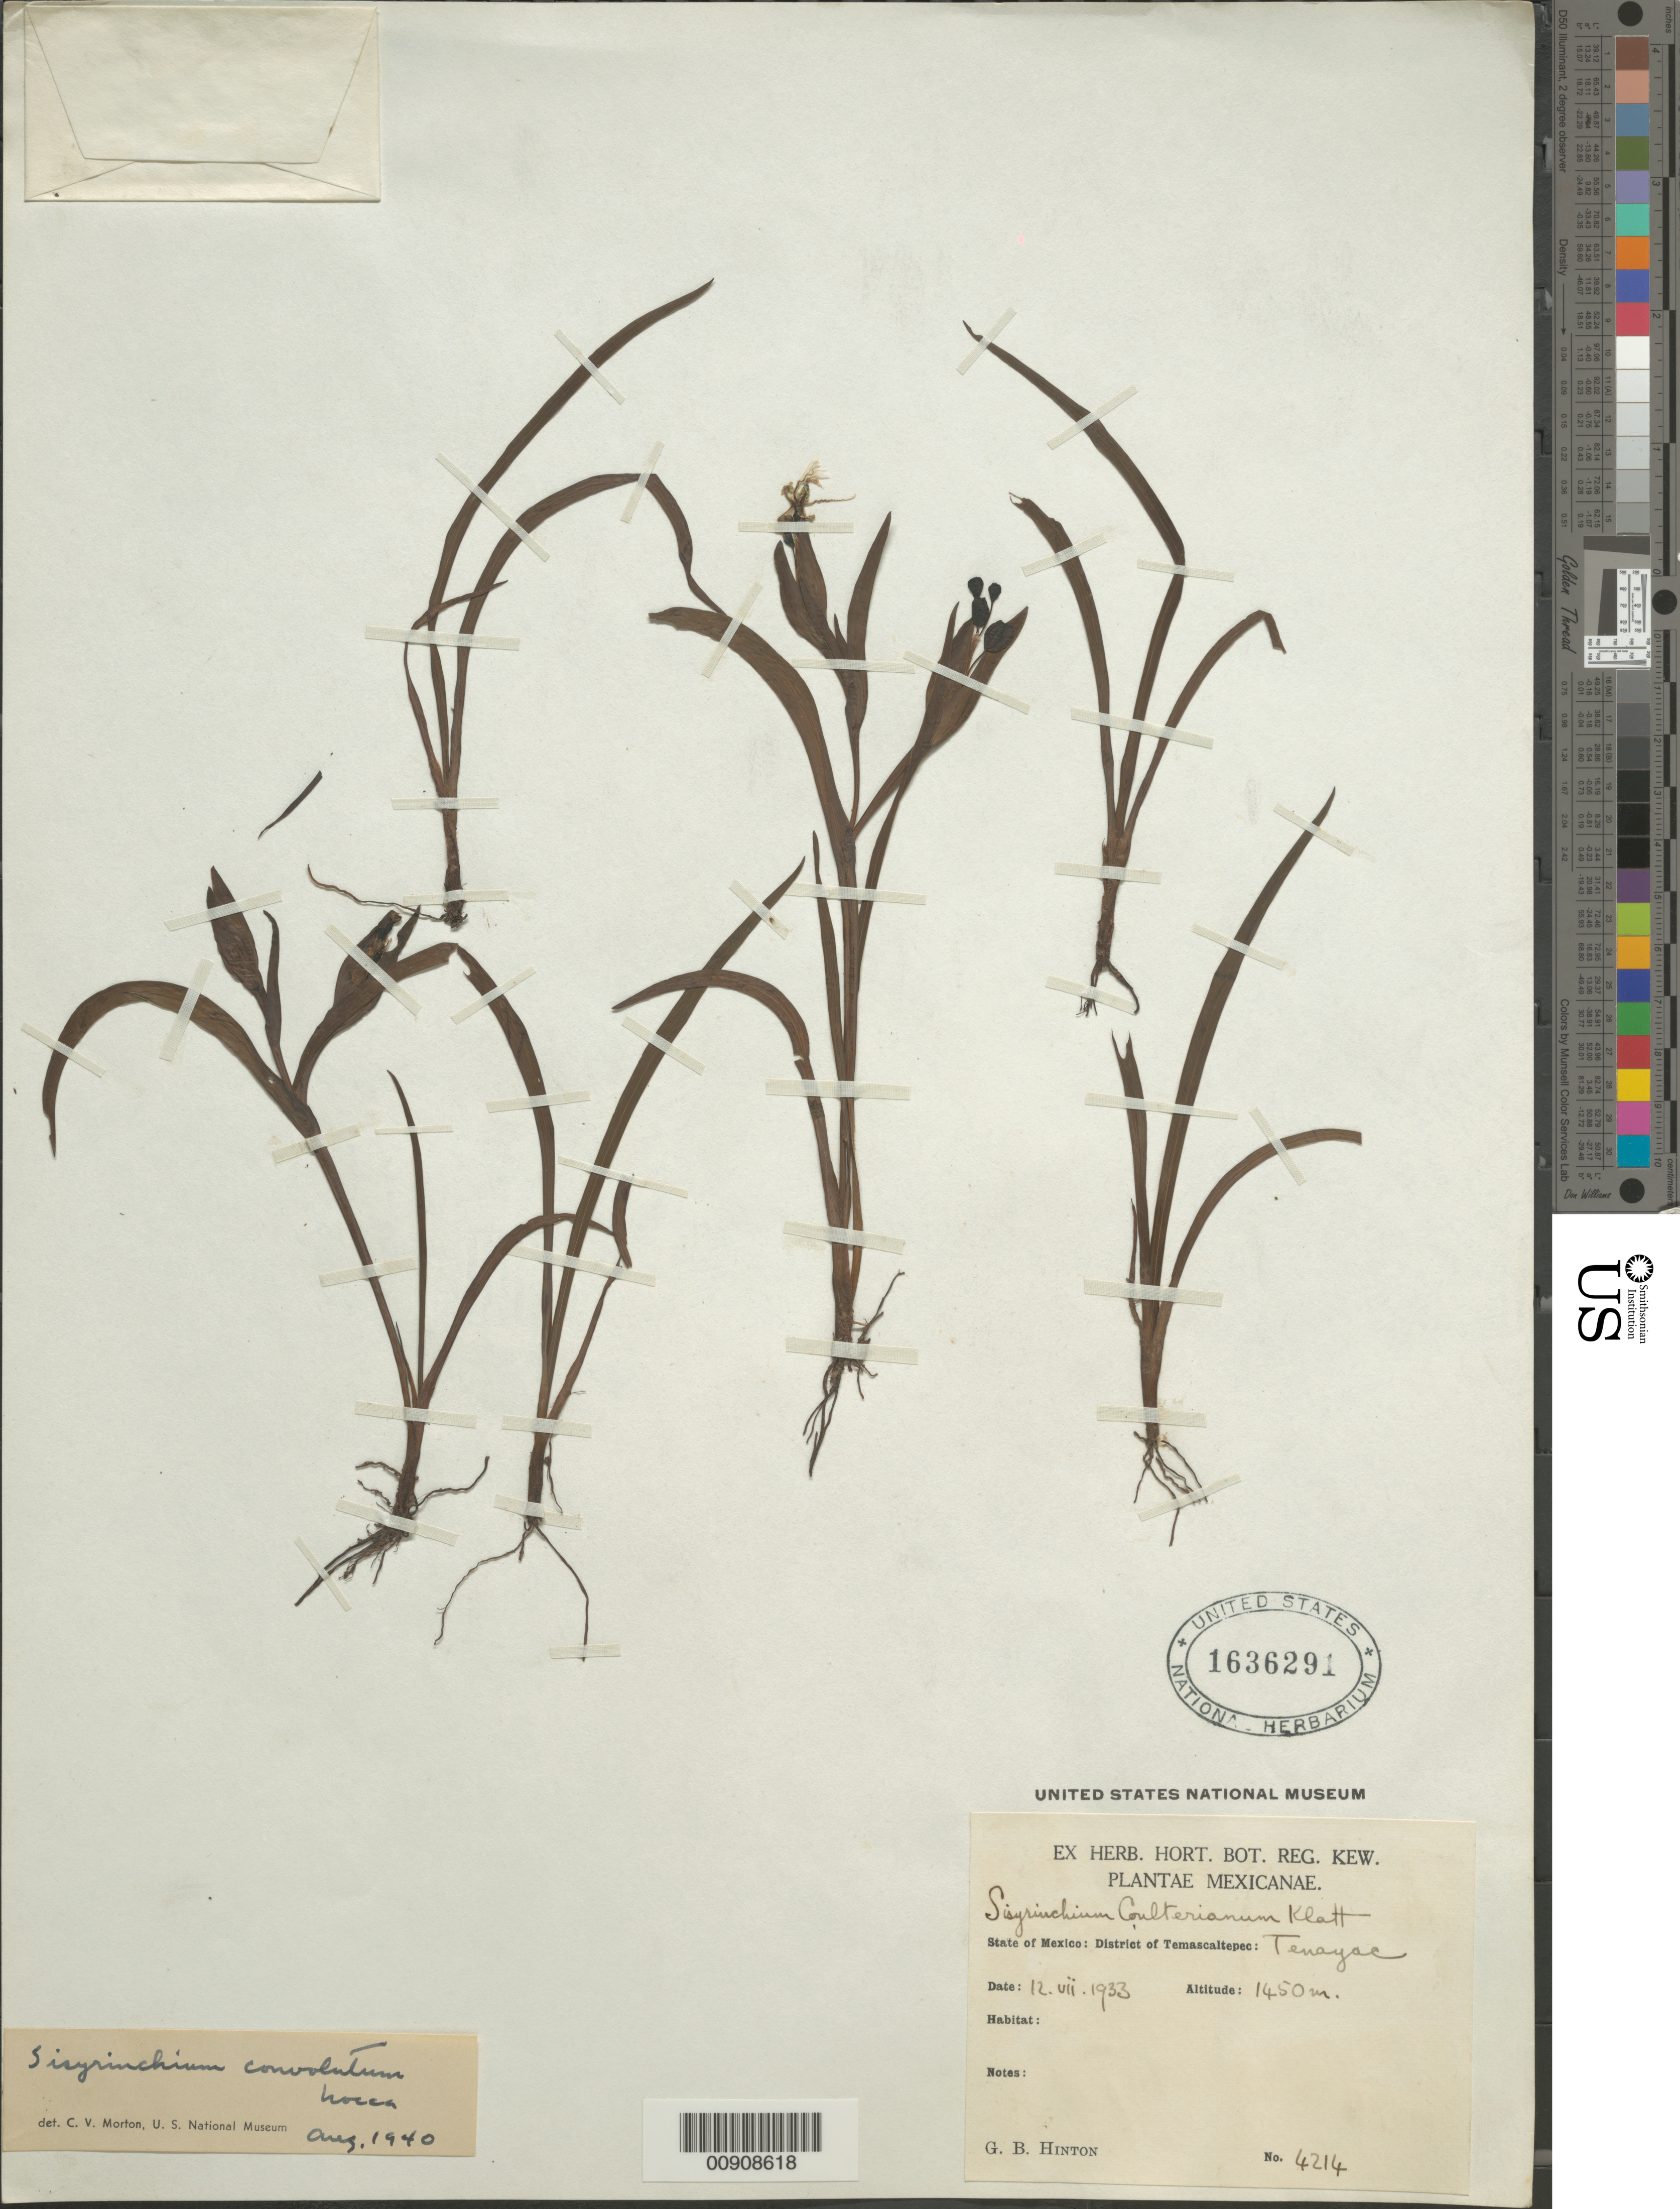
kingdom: Plantae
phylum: Tracheophyta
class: Liliopsida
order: Asparagales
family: Iridaceae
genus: Sisyrinchium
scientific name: Sisyrinchium convolutum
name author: Nocca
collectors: G. B. Hinton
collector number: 4214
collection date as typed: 12 Jul 1933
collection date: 1933-07-12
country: Mexico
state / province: México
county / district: Temascaltepec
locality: State of Mexico: District of Temascaltepec: Tenayac.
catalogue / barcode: US 1636291